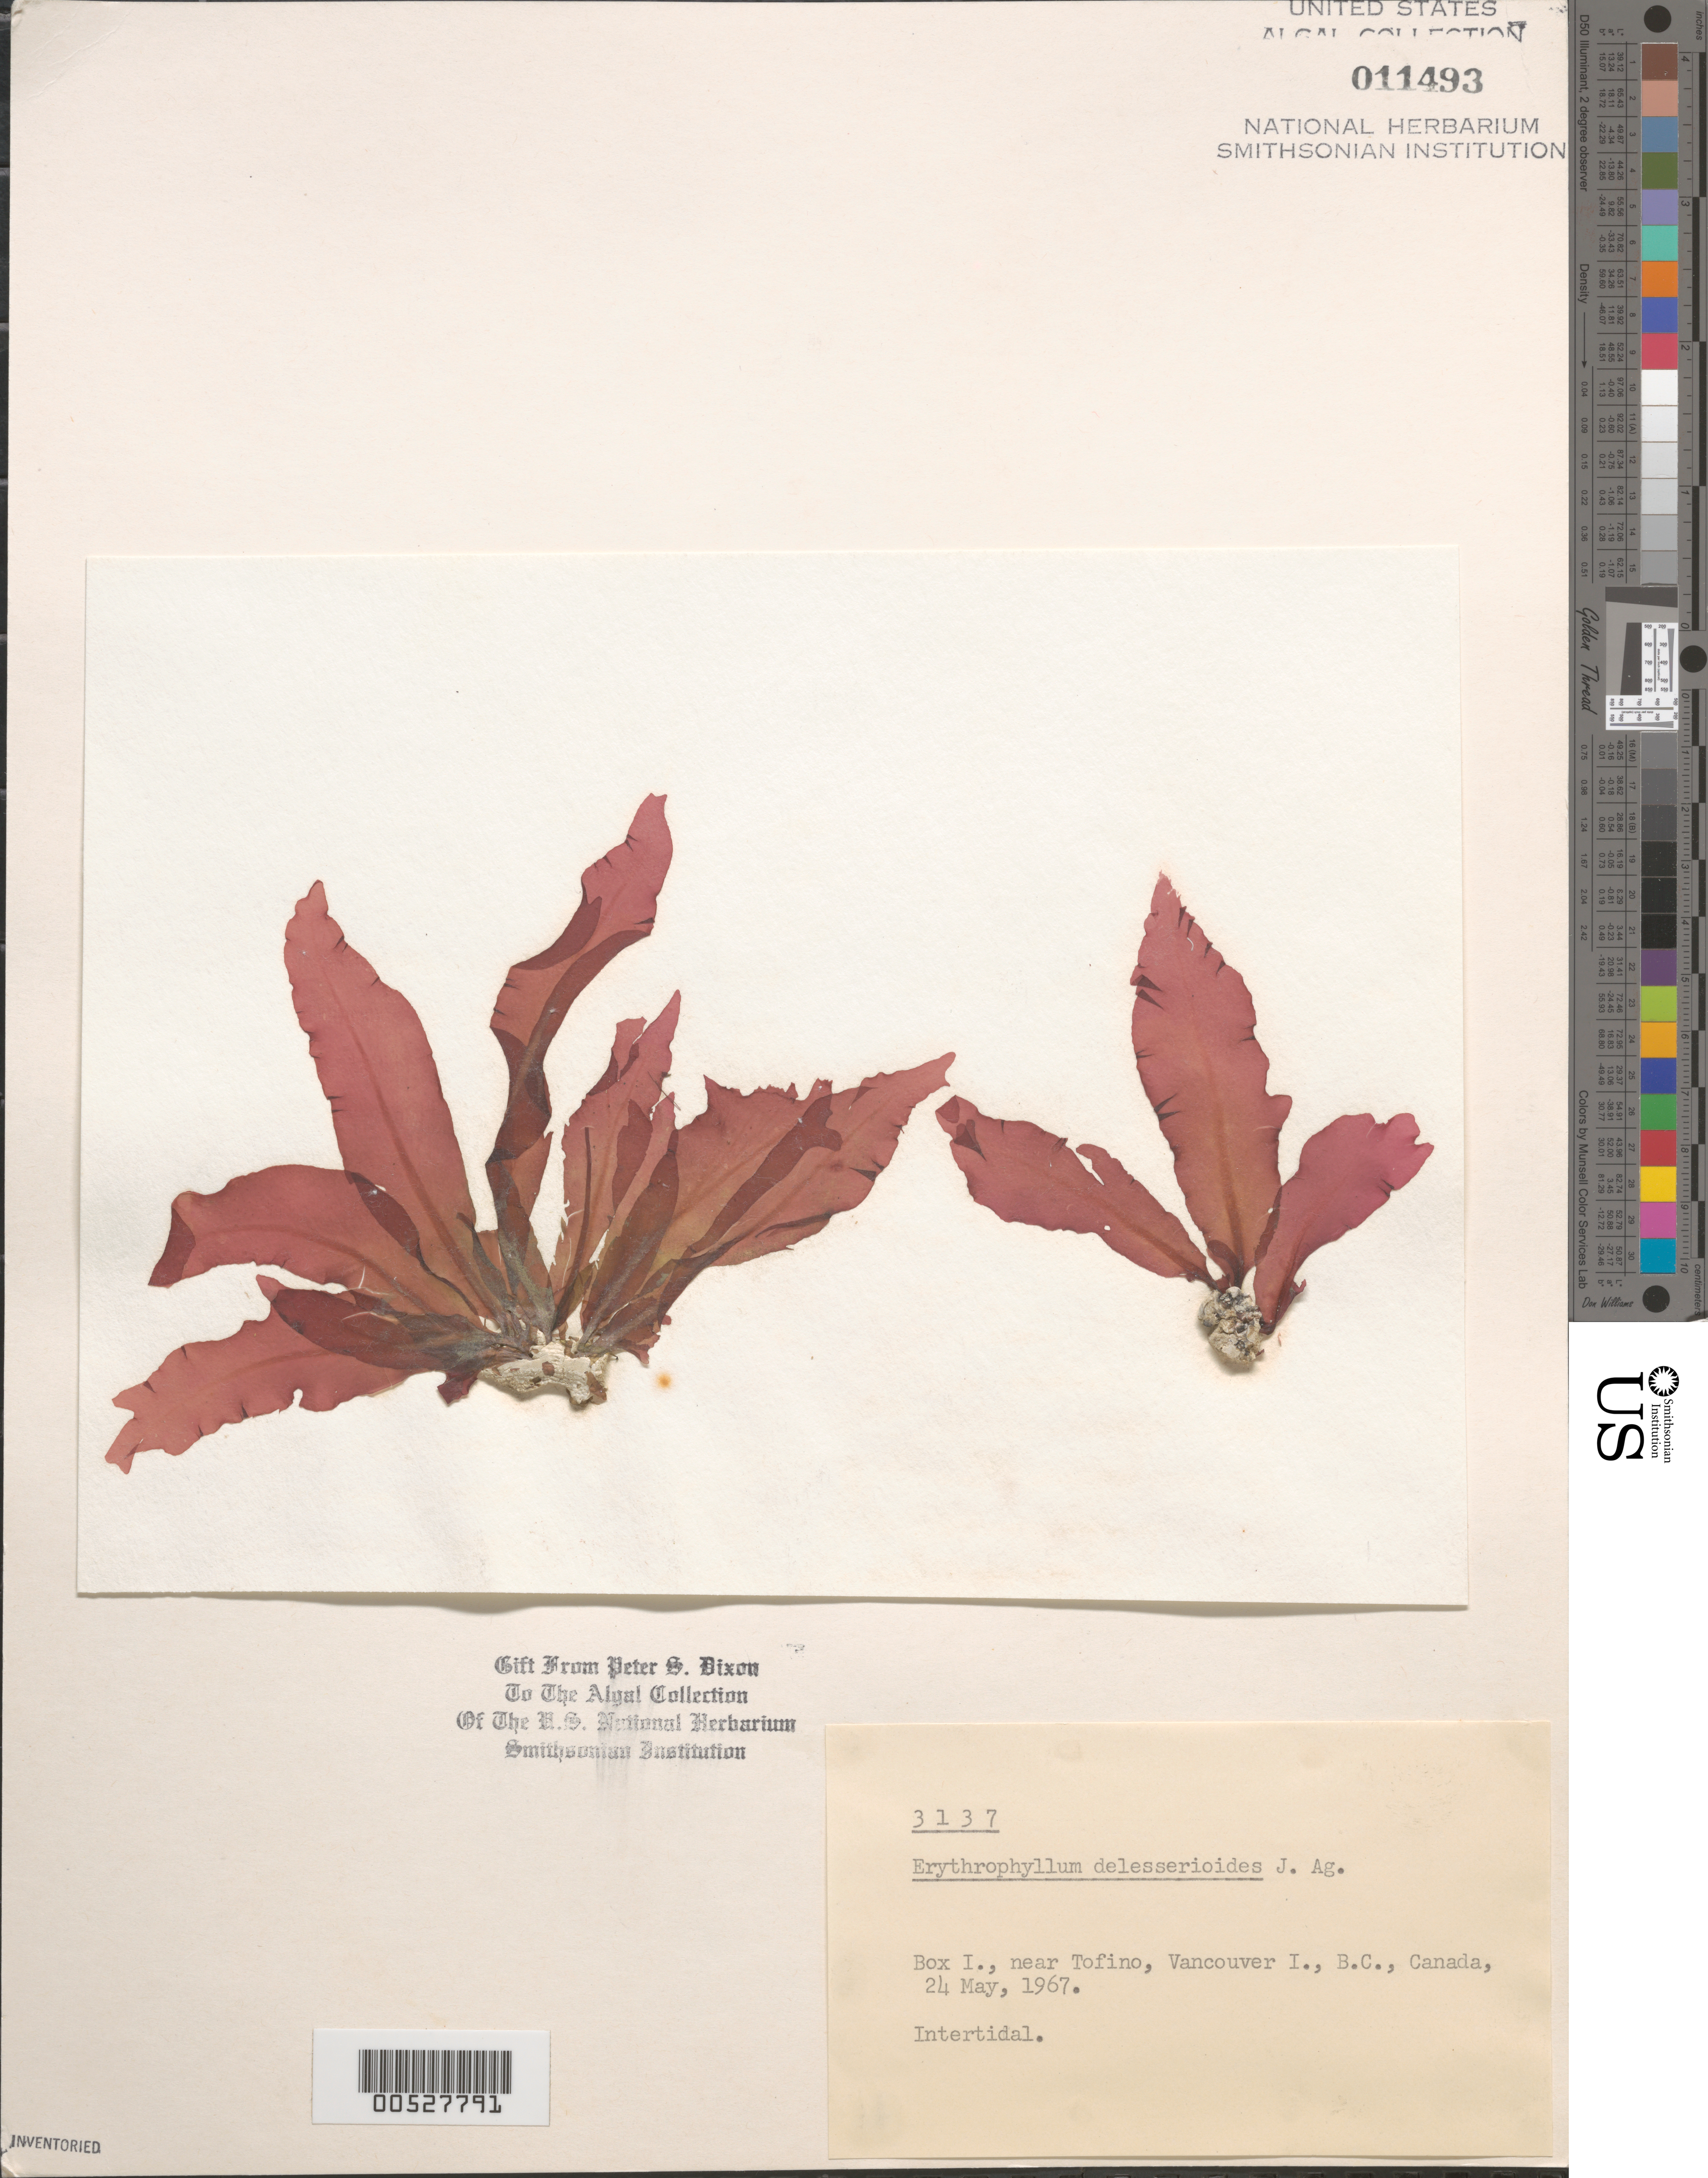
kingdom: Plantae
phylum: Rhodophyta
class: Florideophyceae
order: Gigartinales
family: Kallymeniaceae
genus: Erythrophyllum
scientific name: Erythrophyllum delesserioides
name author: J. Agardh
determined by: Dixon, P. S.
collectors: P. S. Dixon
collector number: PSD 3137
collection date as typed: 24 May 1967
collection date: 1967-05-24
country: Canada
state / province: British Columbia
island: Box Island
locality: Near Tofino, Vancouver Island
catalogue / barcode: US 11493